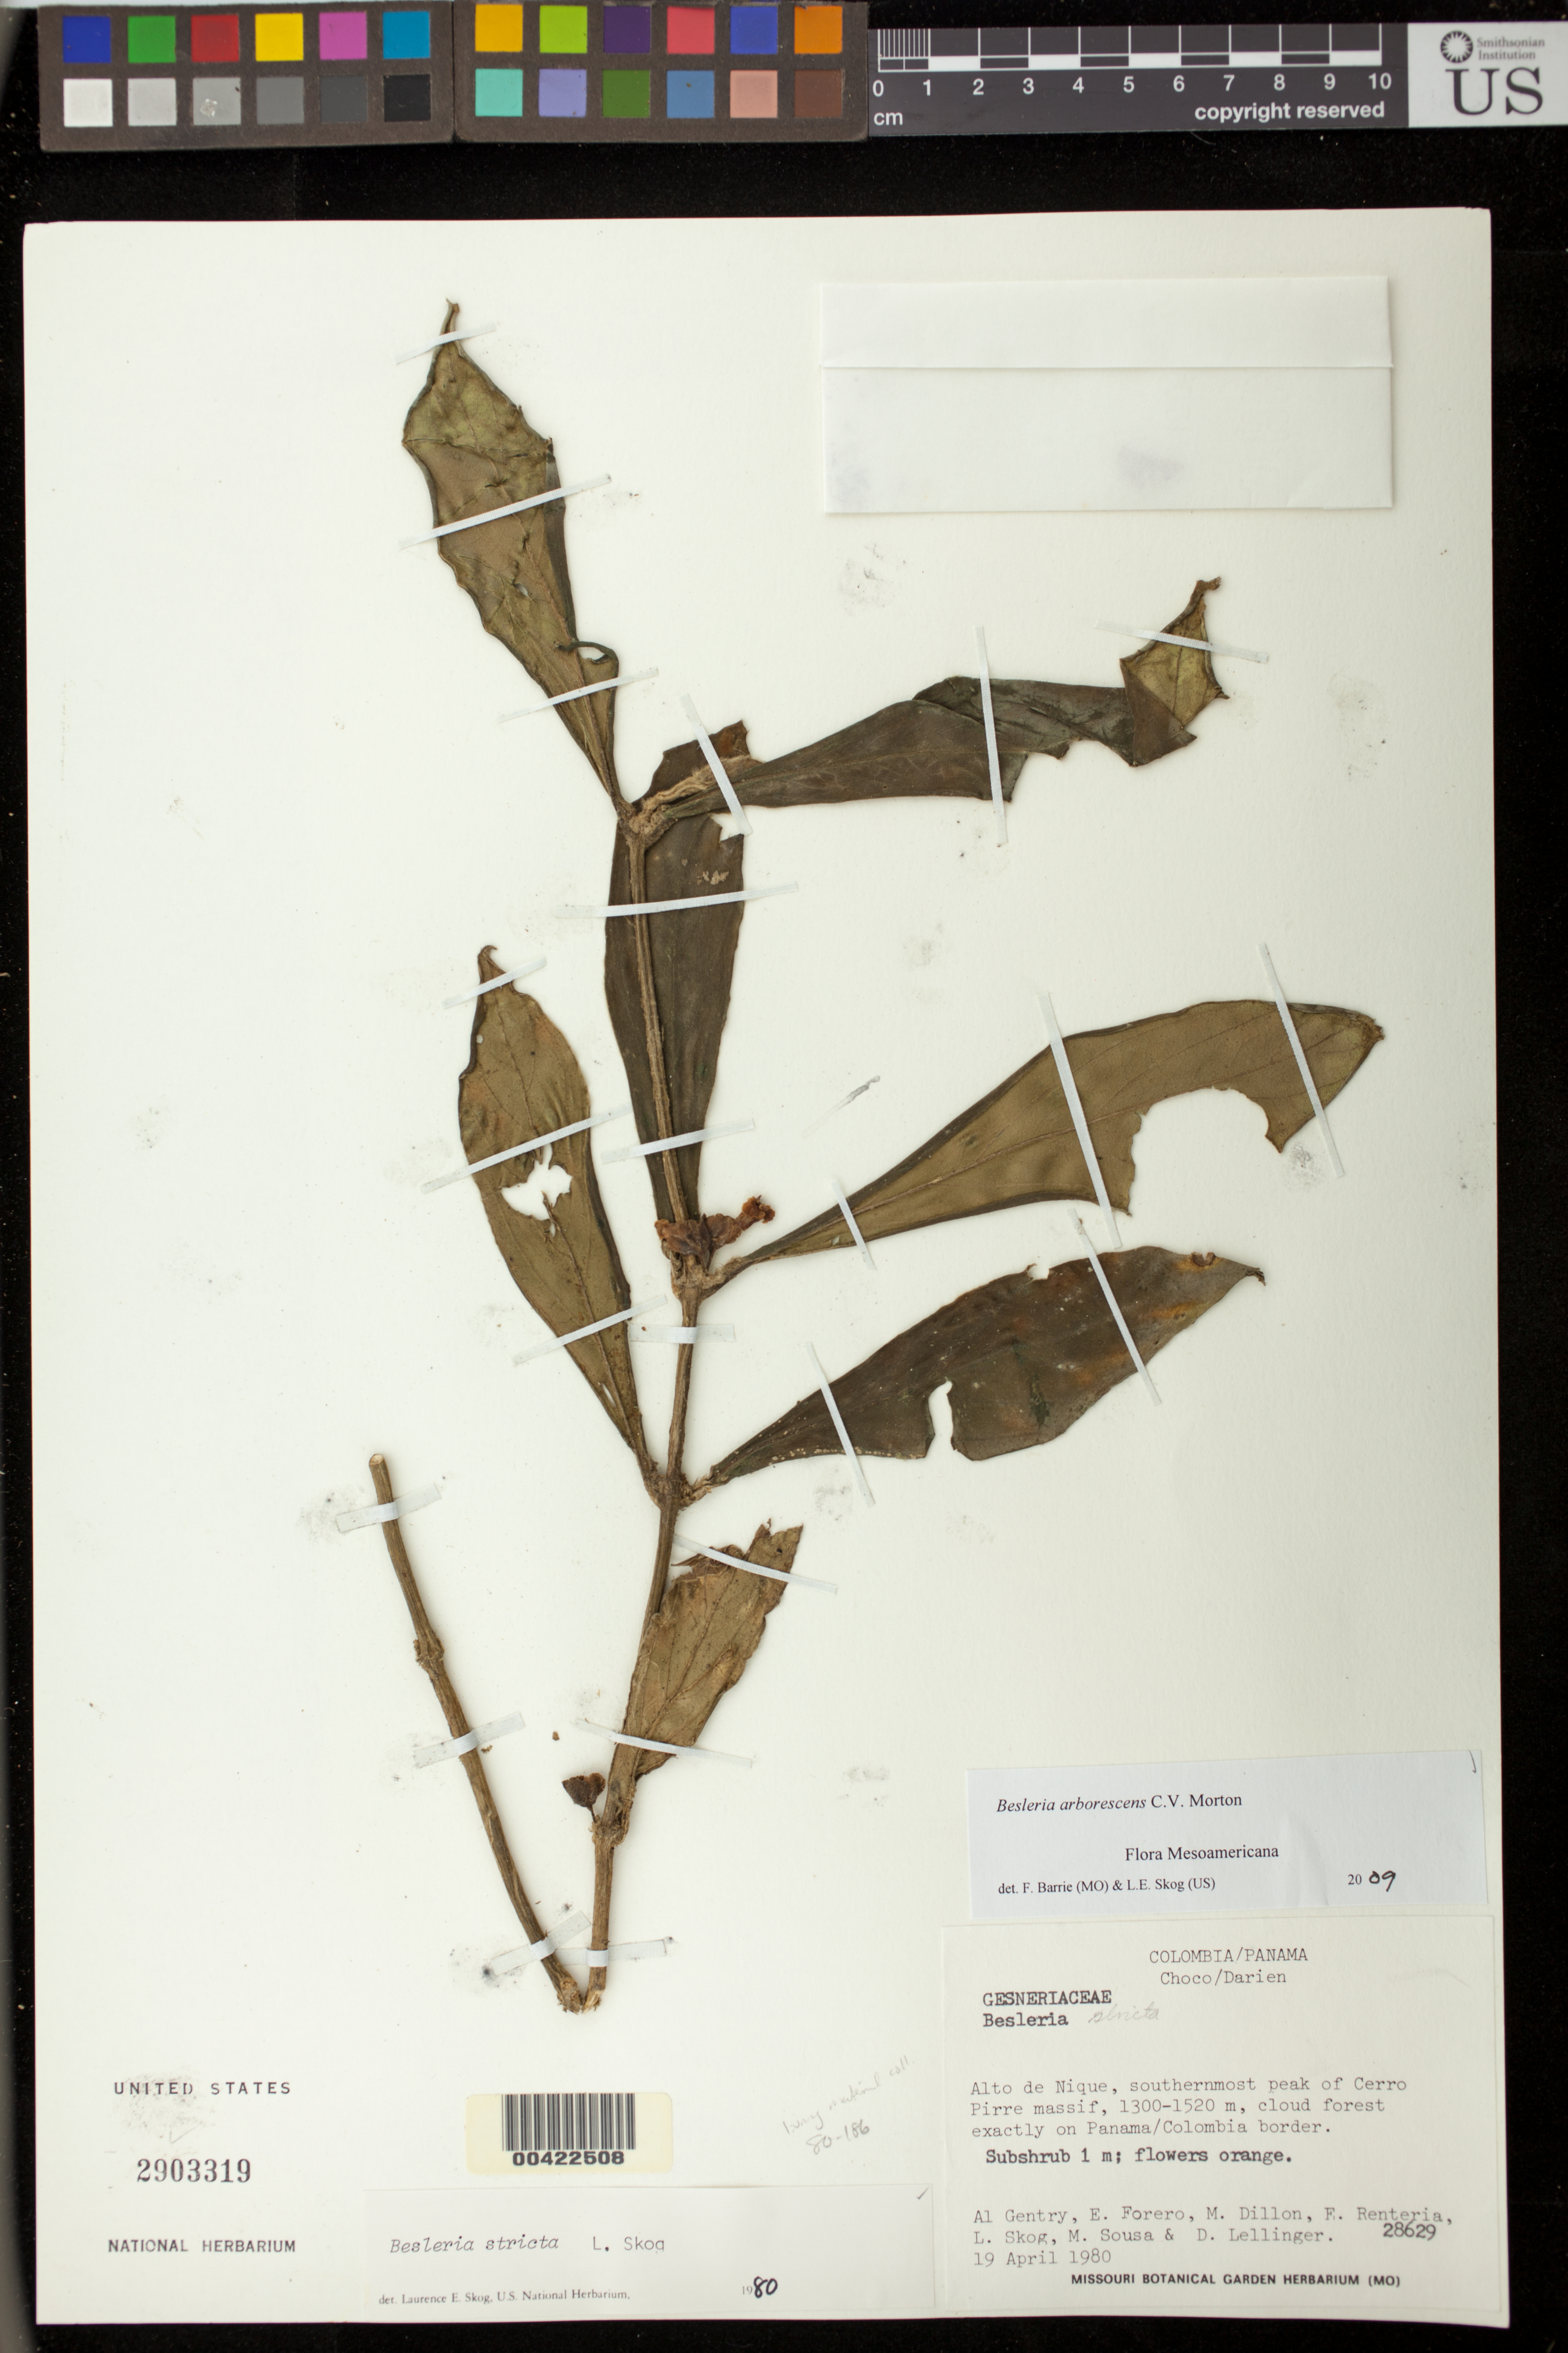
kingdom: Plantae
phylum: Tracheophyta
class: Magnoliopsida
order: Lamiales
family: Gesneriaceae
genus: Besleria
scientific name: Besleria arborescens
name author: C.V. Morton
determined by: Barrie, F. R.; Skog, Laurence E.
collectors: A. H. Gentry, E. Forero, M. O. Dillon, E. Renteria, L. E. Skog, M. Sousa & D. B. Lellinger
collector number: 28629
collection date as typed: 19 Apr 1980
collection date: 1980-04-19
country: Colombia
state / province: Chocó/Darien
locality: Alto de nique, s peak of cerro pirre massif [border of Panama and Colombia]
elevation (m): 1300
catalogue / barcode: US 2903319